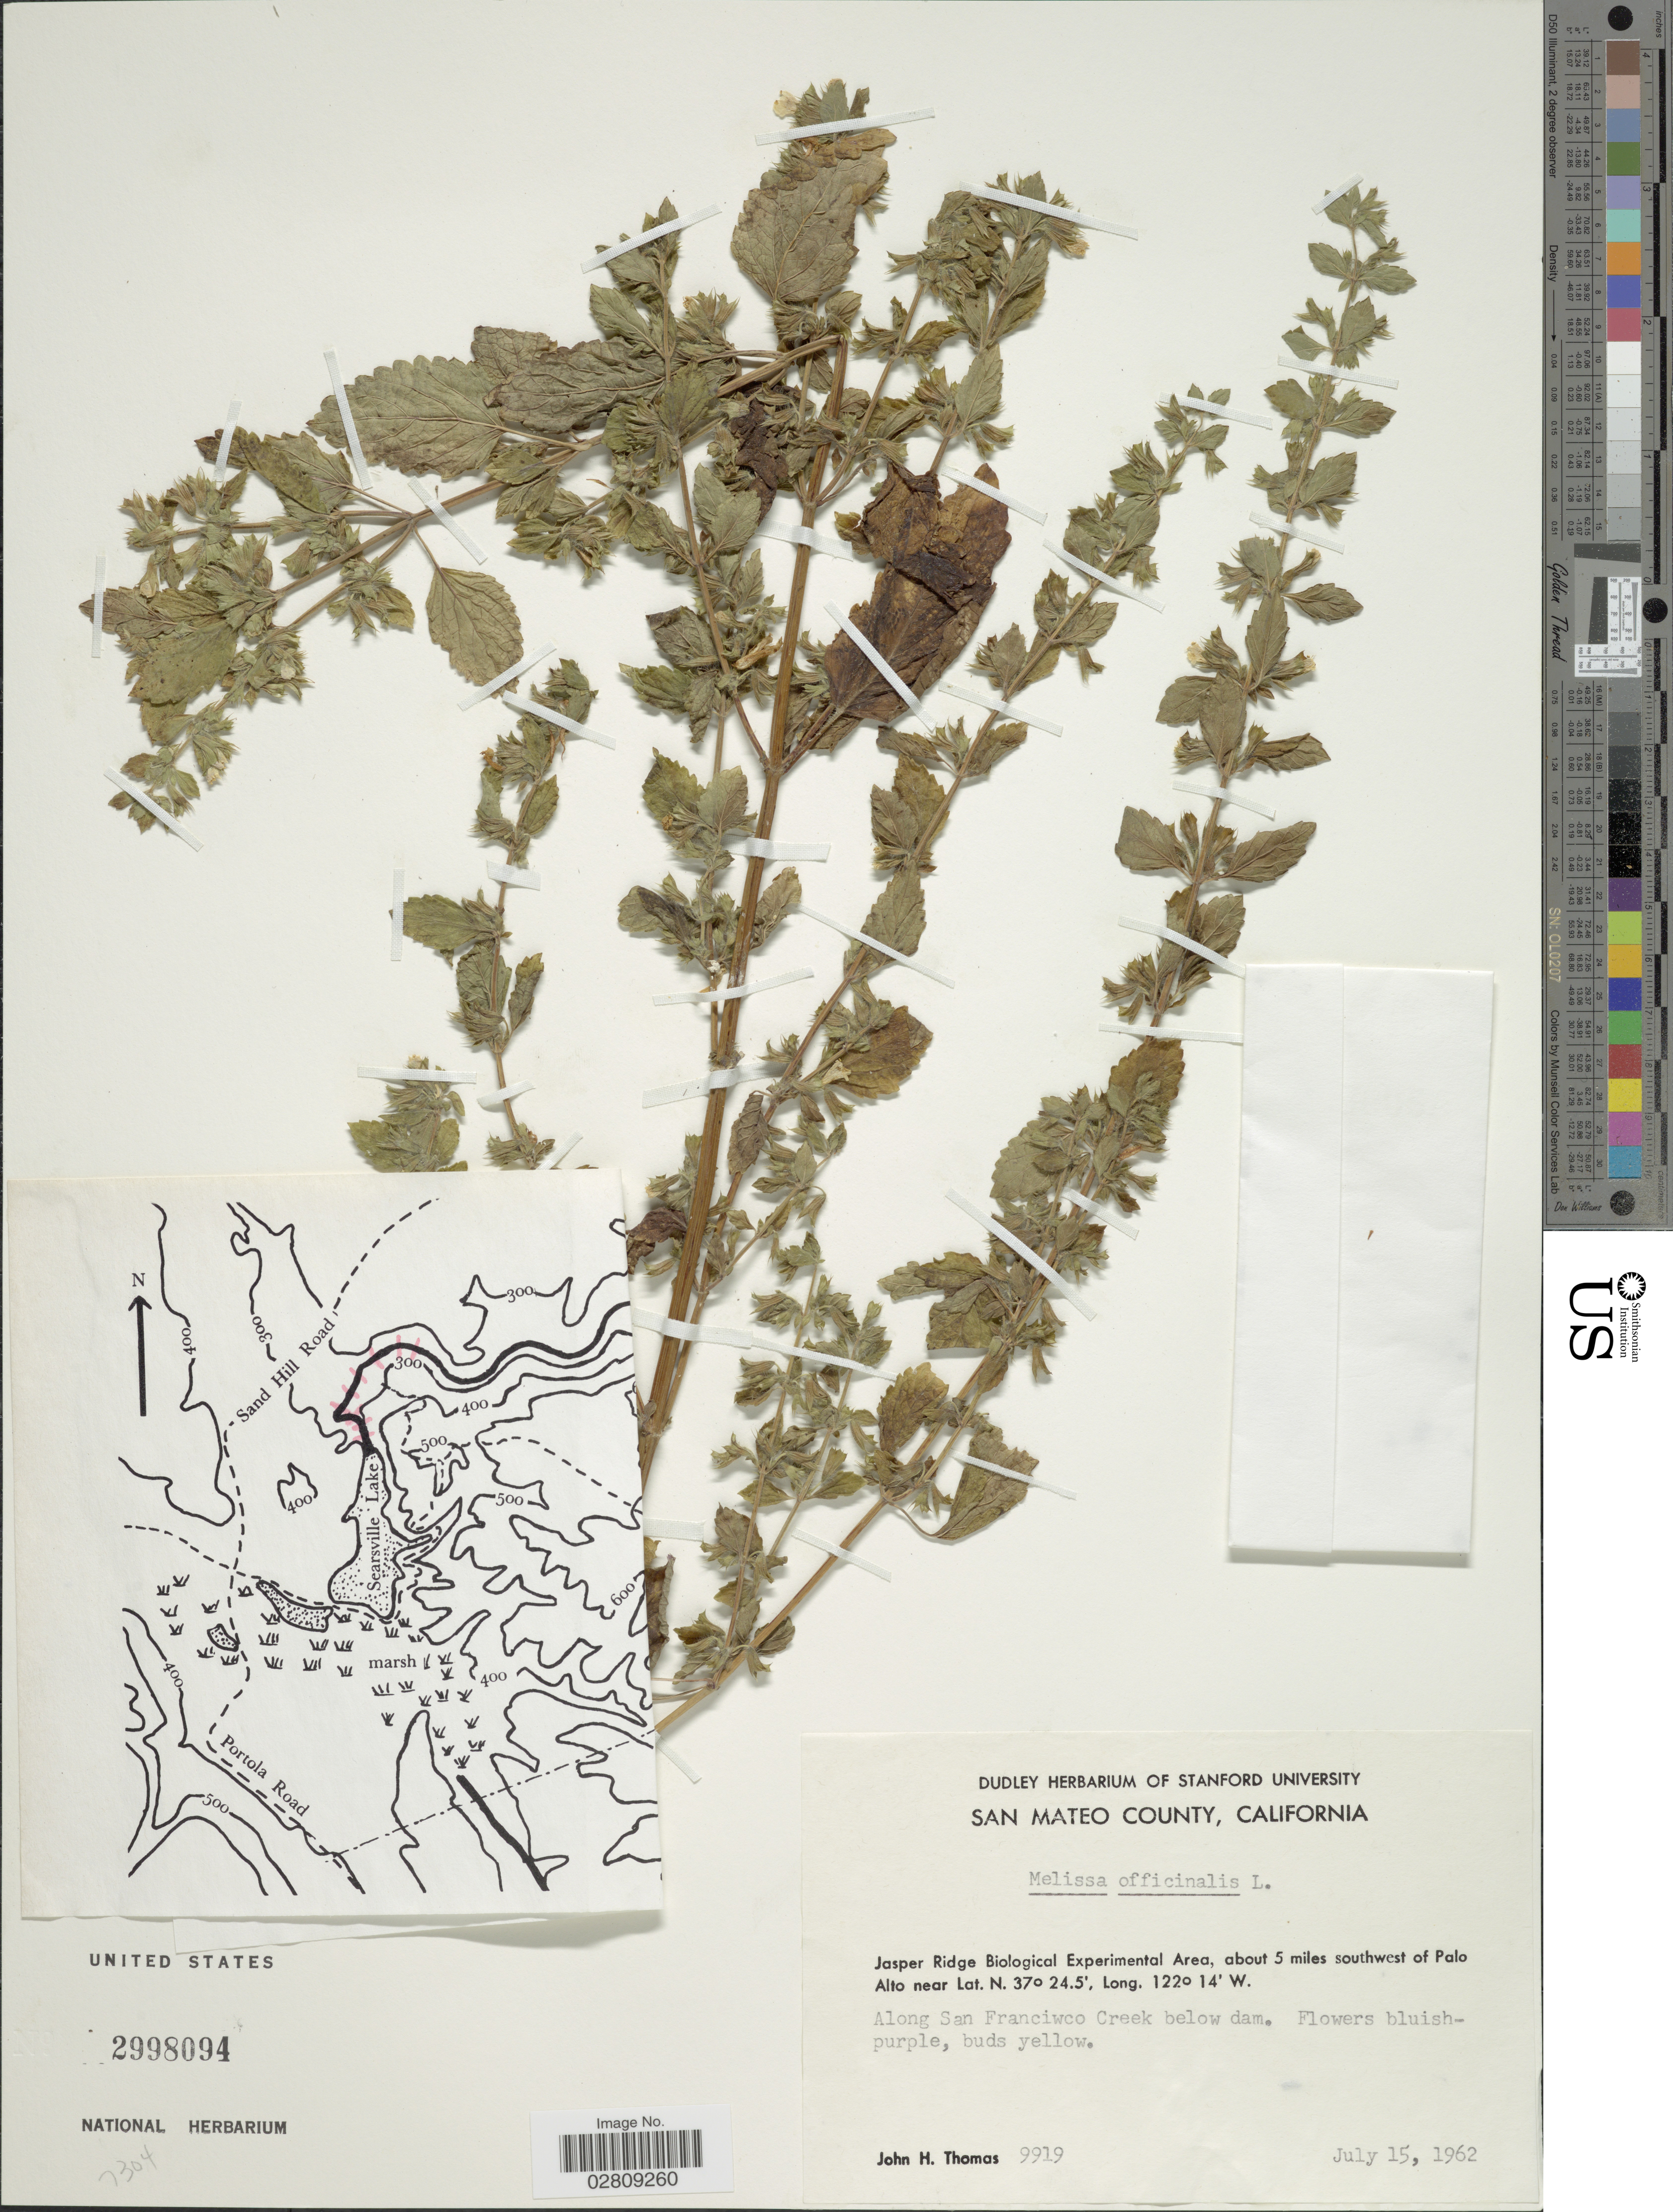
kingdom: Plantae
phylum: Tracheophyta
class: Magnoliopsida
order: Lamiales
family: Lamiaceae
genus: Melissa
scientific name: Melissa officinalis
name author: L.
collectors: J. H. Thomas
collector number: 9919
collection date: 1961-07-15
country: United States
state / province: California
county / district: San Mateo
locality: San Mateo County, Jasper Ridge Biological Experimental Area, about 5 miles southwest of Palo Alto, Along San Franciwco Creek below dam.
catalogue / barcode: US 2998094